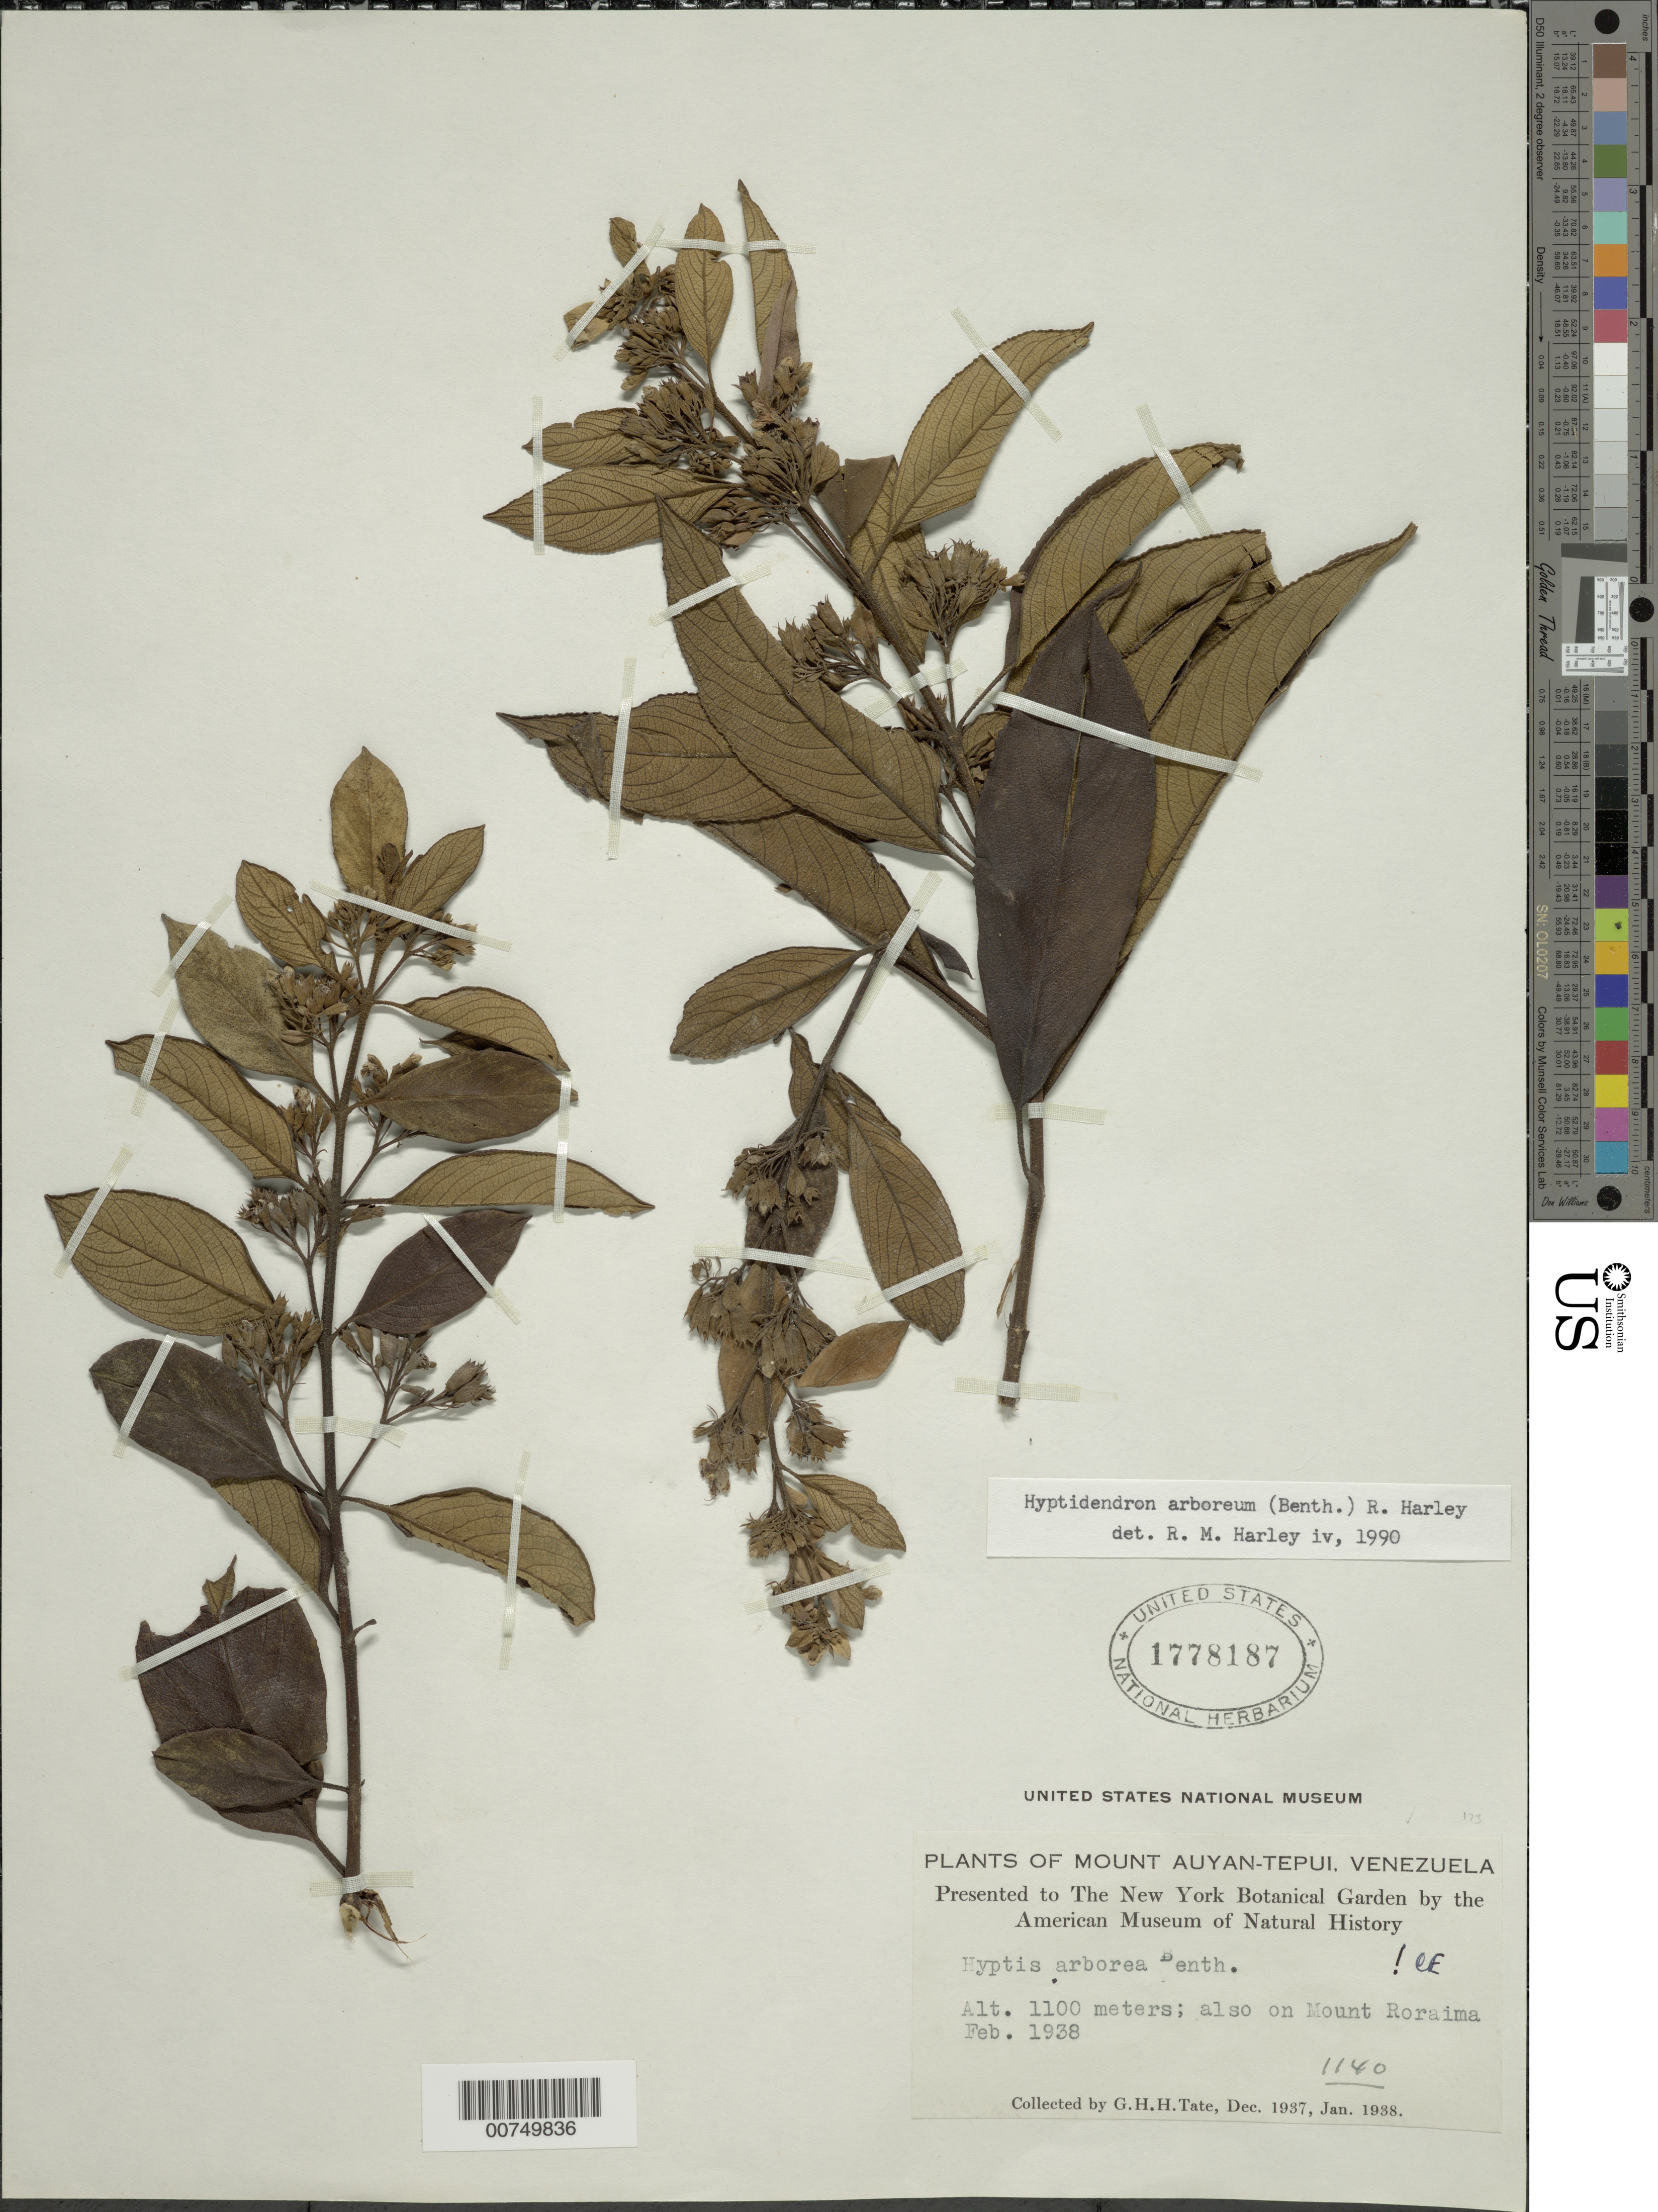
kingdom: Plantae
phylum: Tracheophyta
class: Magnoliopsida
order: Lamiales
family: Lamiaceae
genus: Hyptidendron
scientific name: Hyptidendron arboreum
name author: (Benth.) Harley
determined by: Harley, R. M.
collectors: G. H. H.Tate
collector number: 1140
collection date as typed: Dec-37 to Jan-38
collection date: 1937-12/1938-01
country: Venezuela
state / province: Bolívar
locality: Mt. Auyan-tepuí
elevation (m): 1100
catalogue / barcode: US 1778187